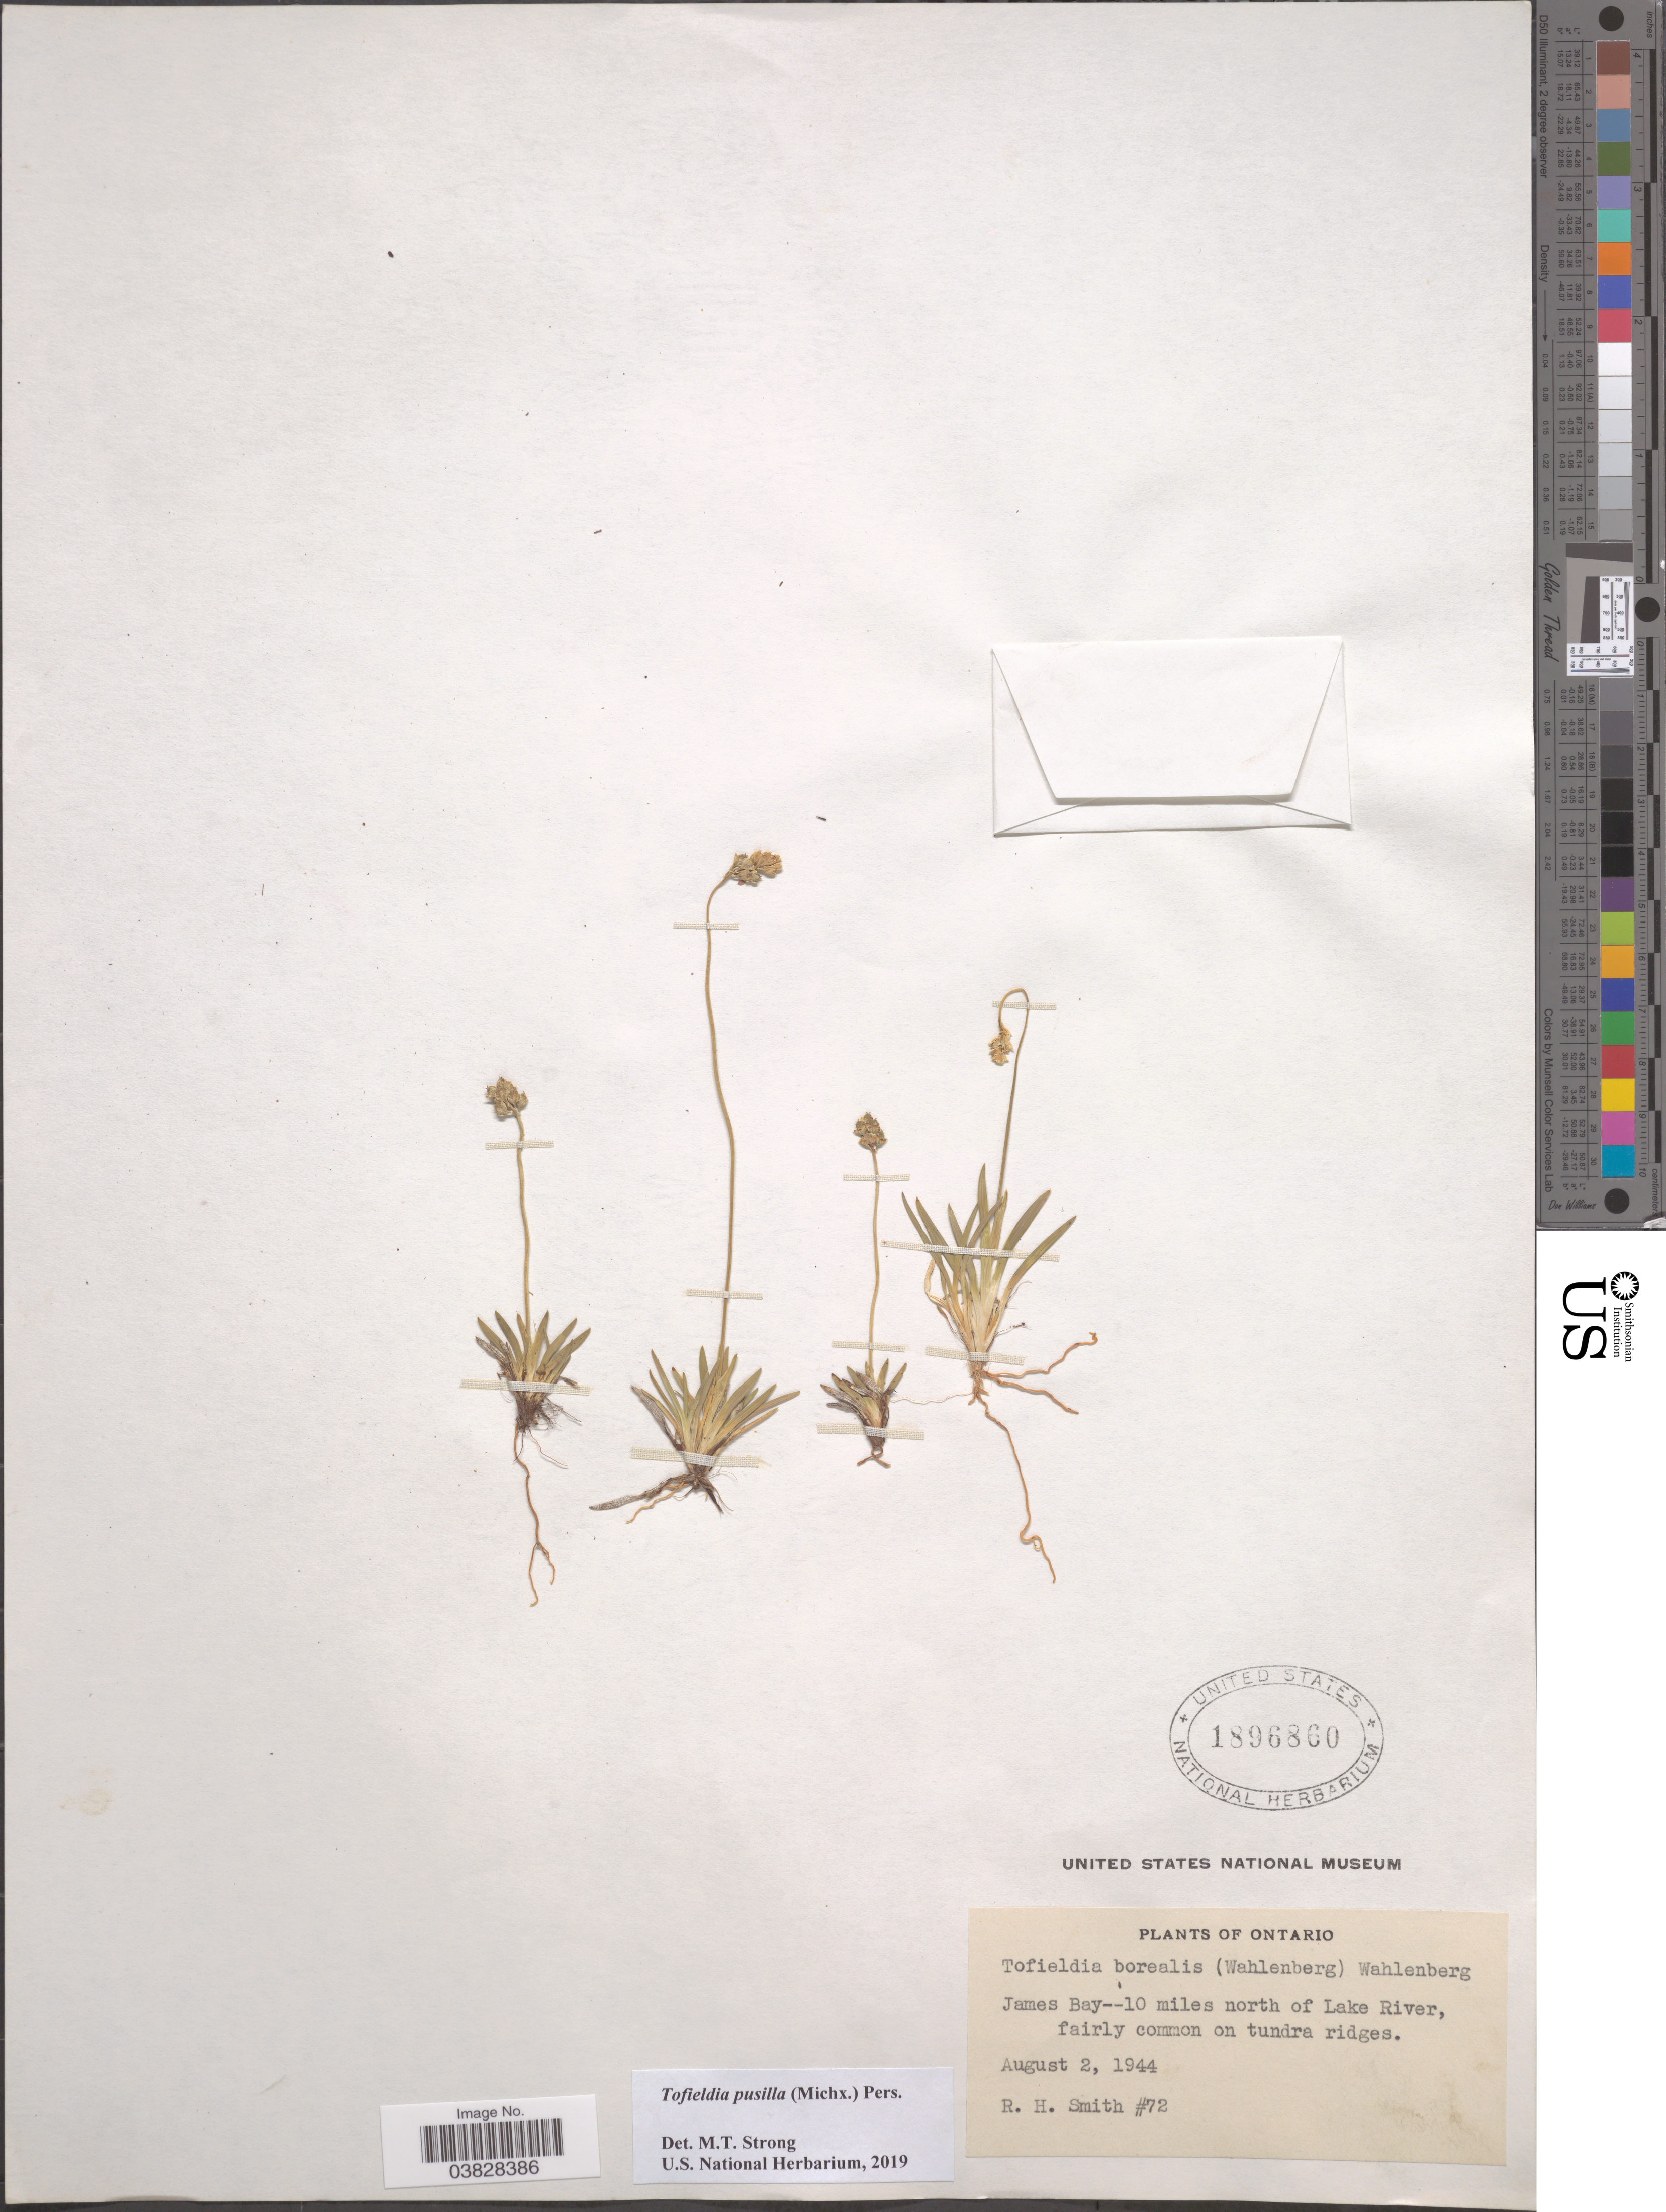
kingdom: Plantae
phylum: Tracheophyta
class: Liliopsida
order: Alismatales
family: Tofieldiaceae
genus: Tofieldia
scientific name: Tofieldia pusilla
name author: (Michx.) Pers.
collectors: R. H. Smith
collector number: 72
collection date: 1944-08-02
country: Canada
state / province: Ontario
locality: James Bay - 10 miles north of Lake River.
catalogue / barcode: US 1896860